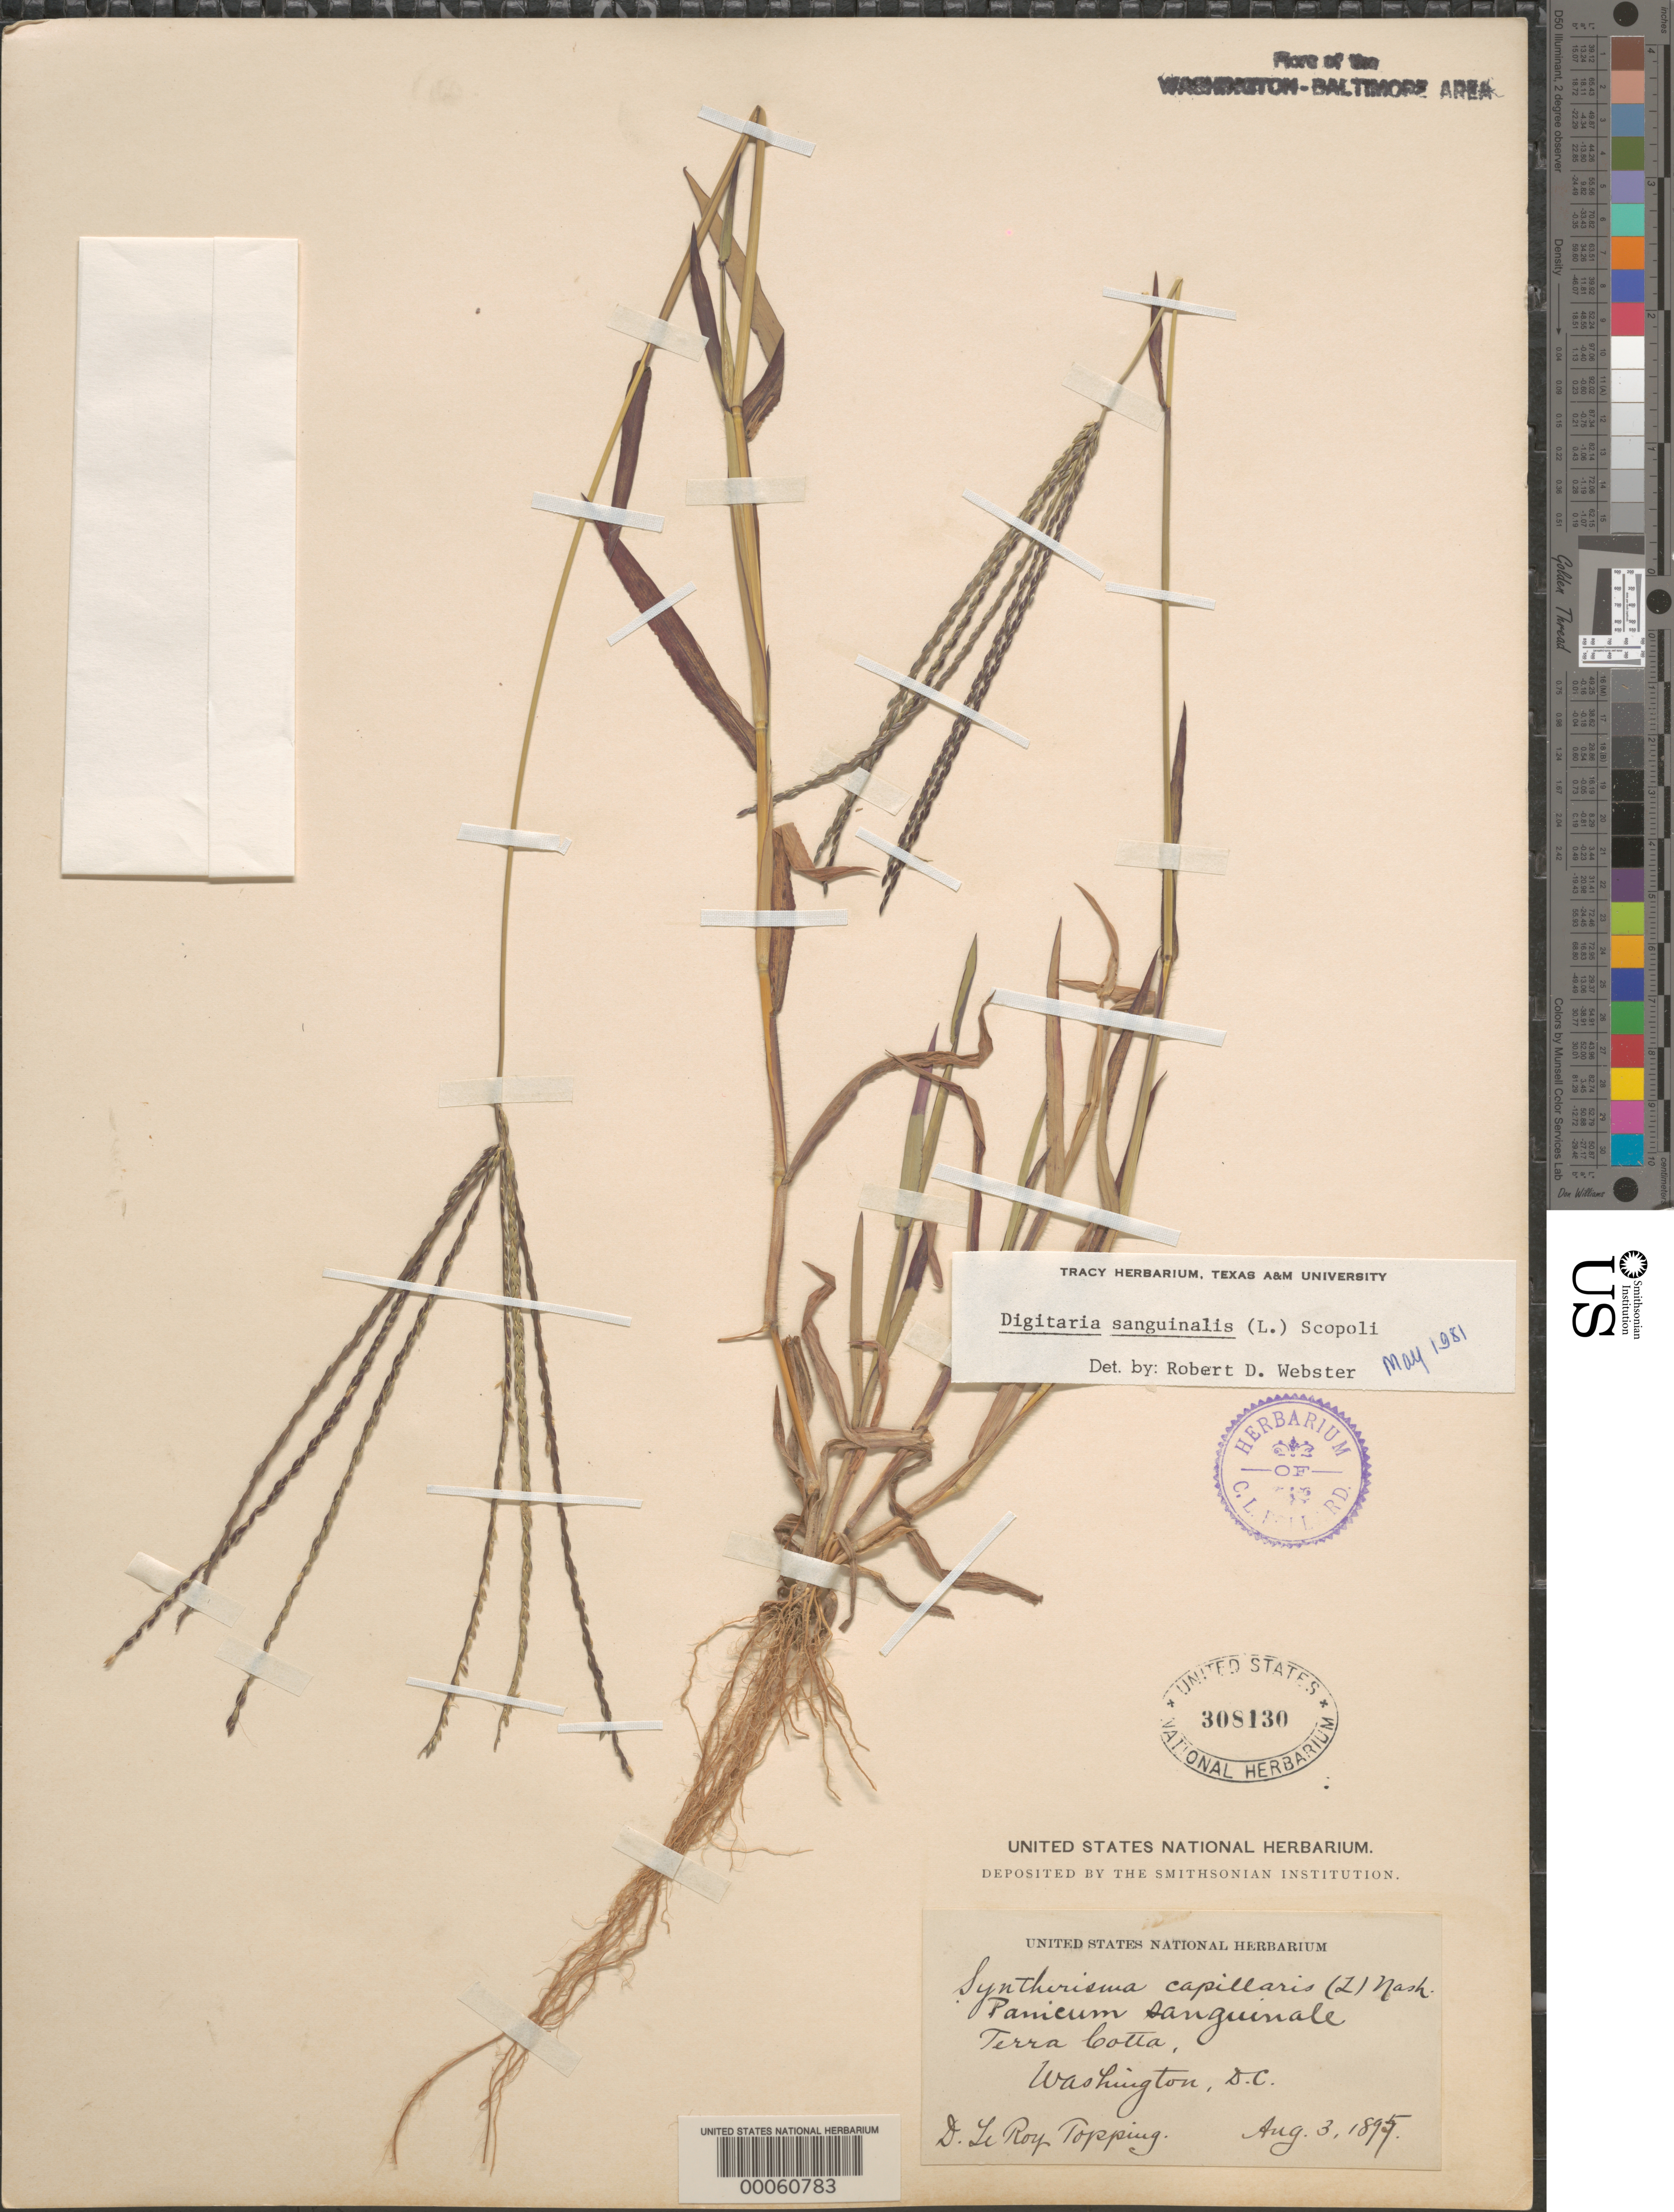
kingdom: Plantae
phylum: Tracheophyta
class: Liliopsida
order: Poales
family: Poaceae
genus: Digitaria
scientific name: Digitaria sanguinalis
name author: (L.) Scop.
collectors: D. L. Topping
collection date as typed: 03 Aug 1895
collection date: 1895-08-03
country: United States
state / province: District of Columbia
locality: Terra Cotta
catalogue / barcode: US 308130